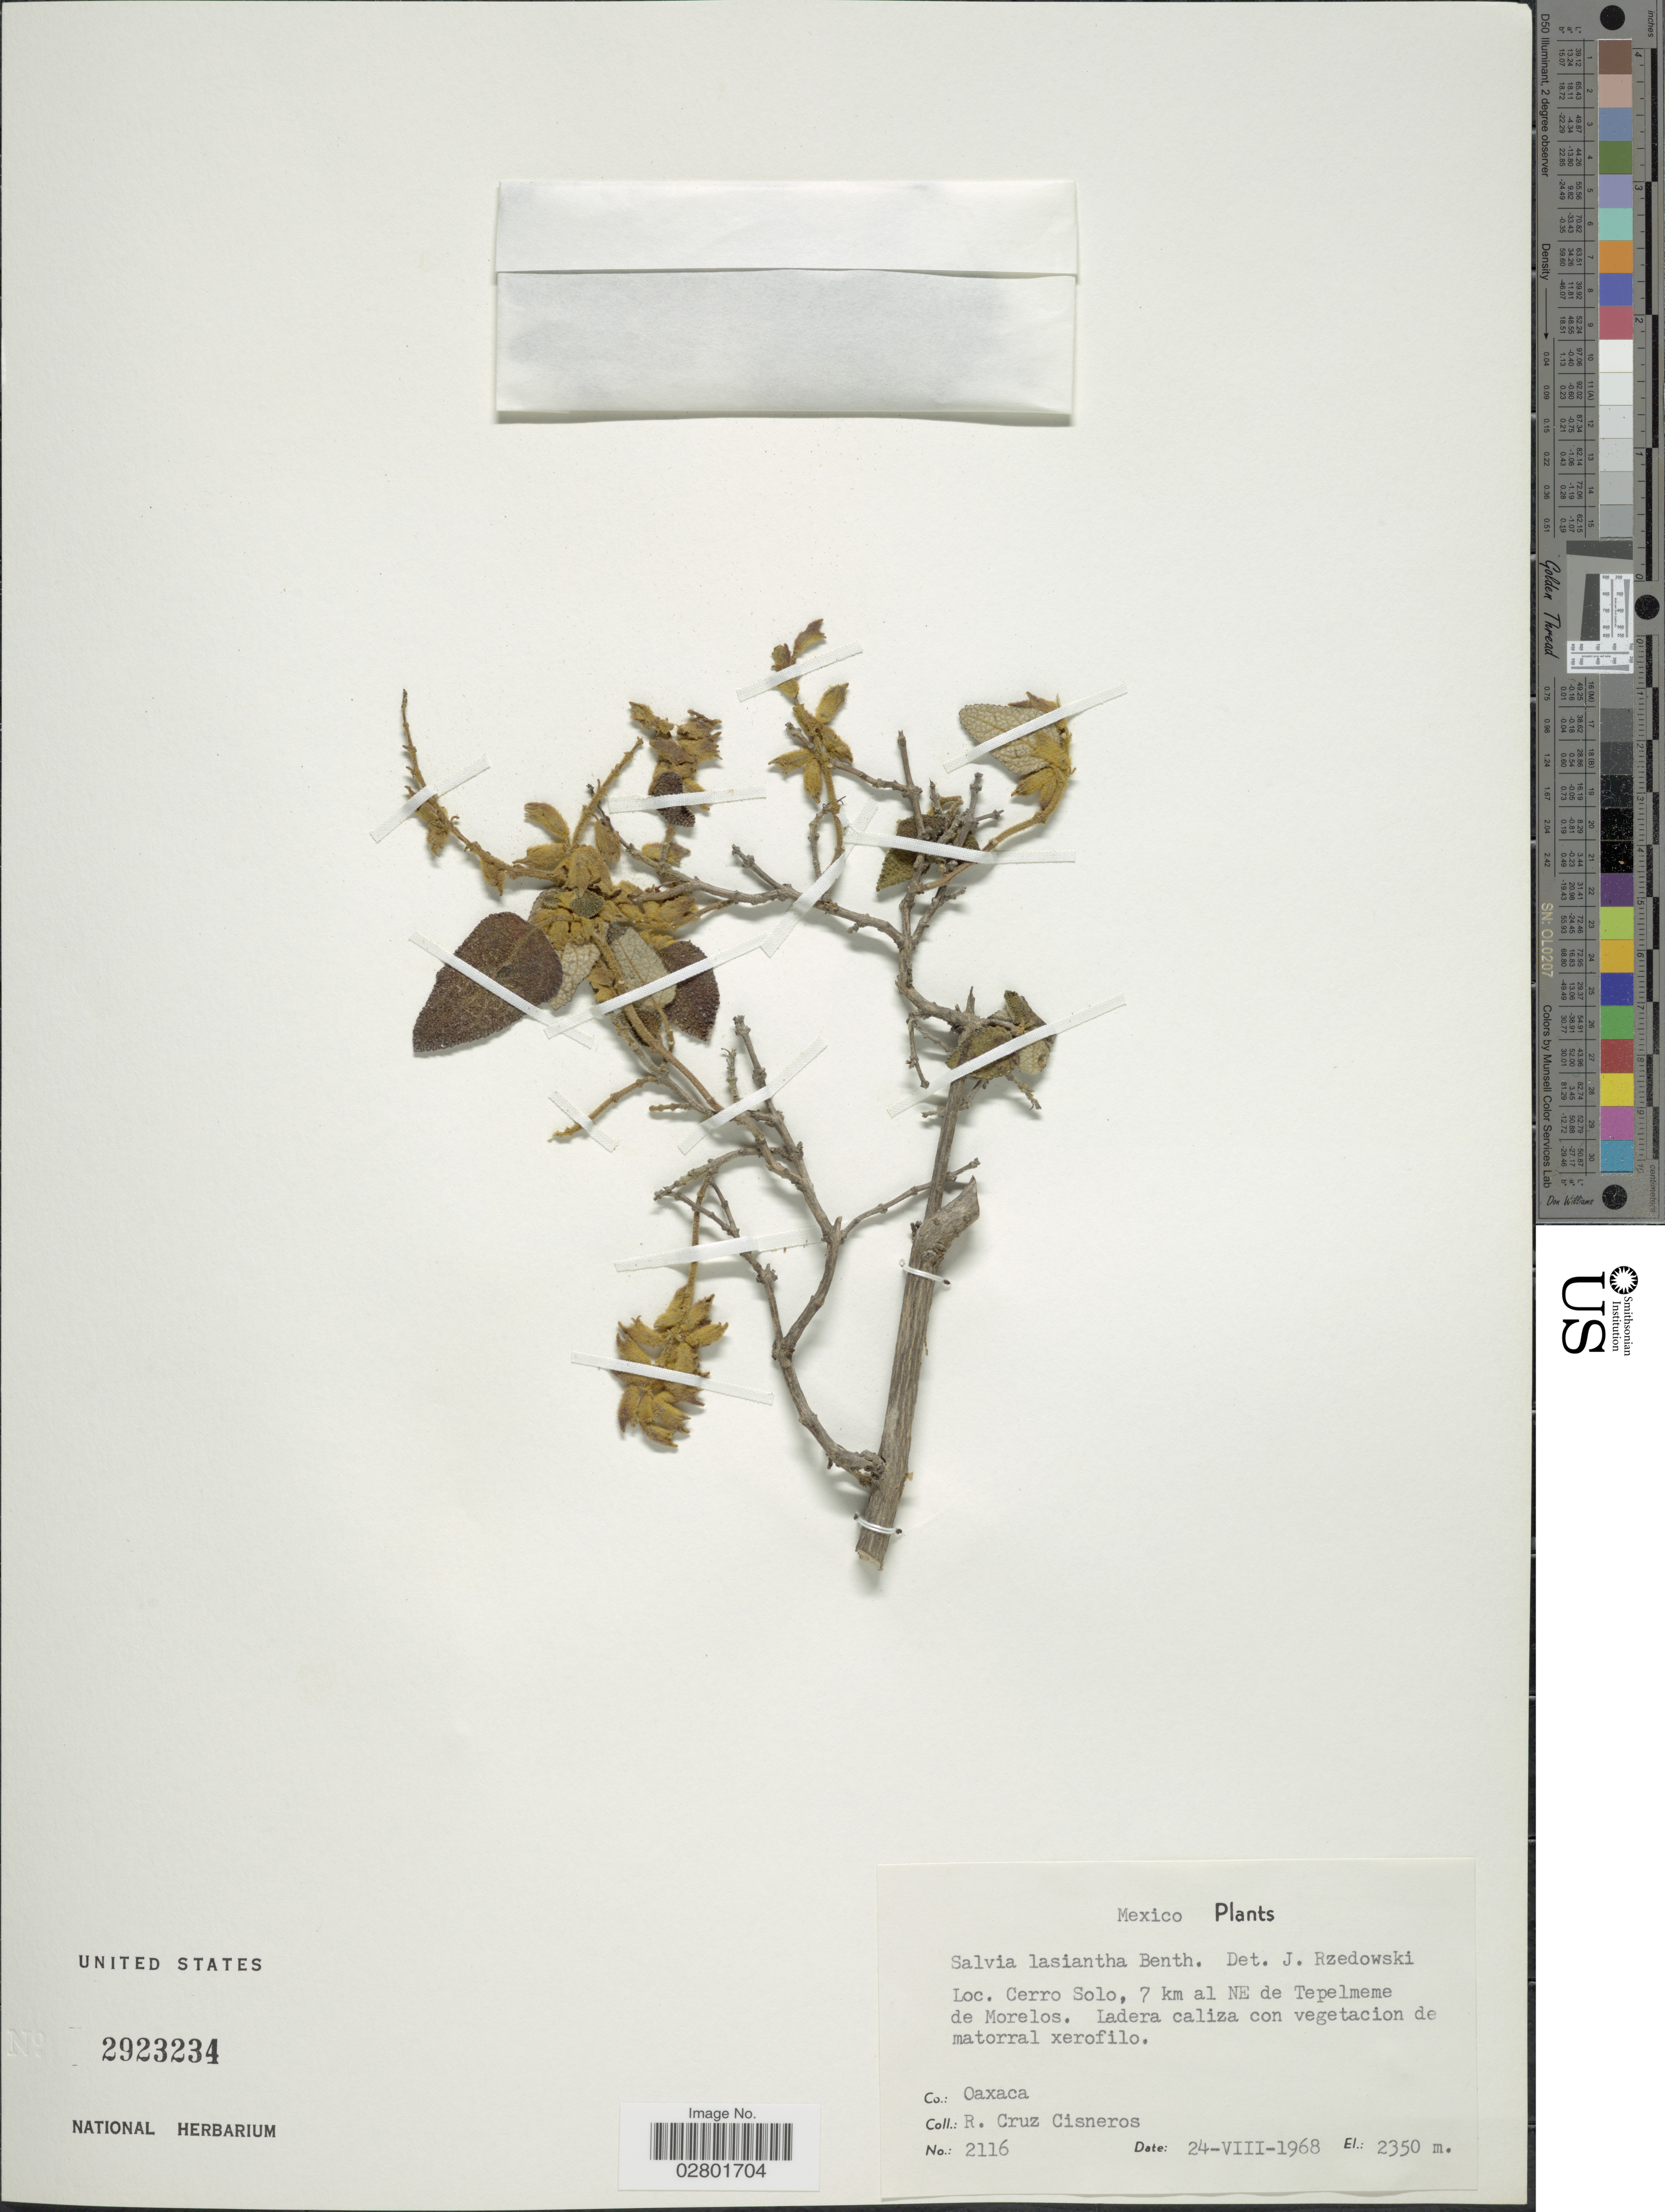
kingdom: Plantae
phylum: Tracheophyta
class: Magnoliopsida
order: Lamiales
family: Lamiaceae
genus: Salvia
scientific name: Salvia lasiantha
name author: Benth.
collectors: R. Cruz Cisneros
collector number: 2116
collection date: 1968-08-24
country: Mexico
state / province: Oaxaca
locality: Cerro Solo, 7 km al NE de Tepelmeme de Morelos. Co.: Oaxaca.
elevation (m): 2350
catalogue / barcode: US 2923234